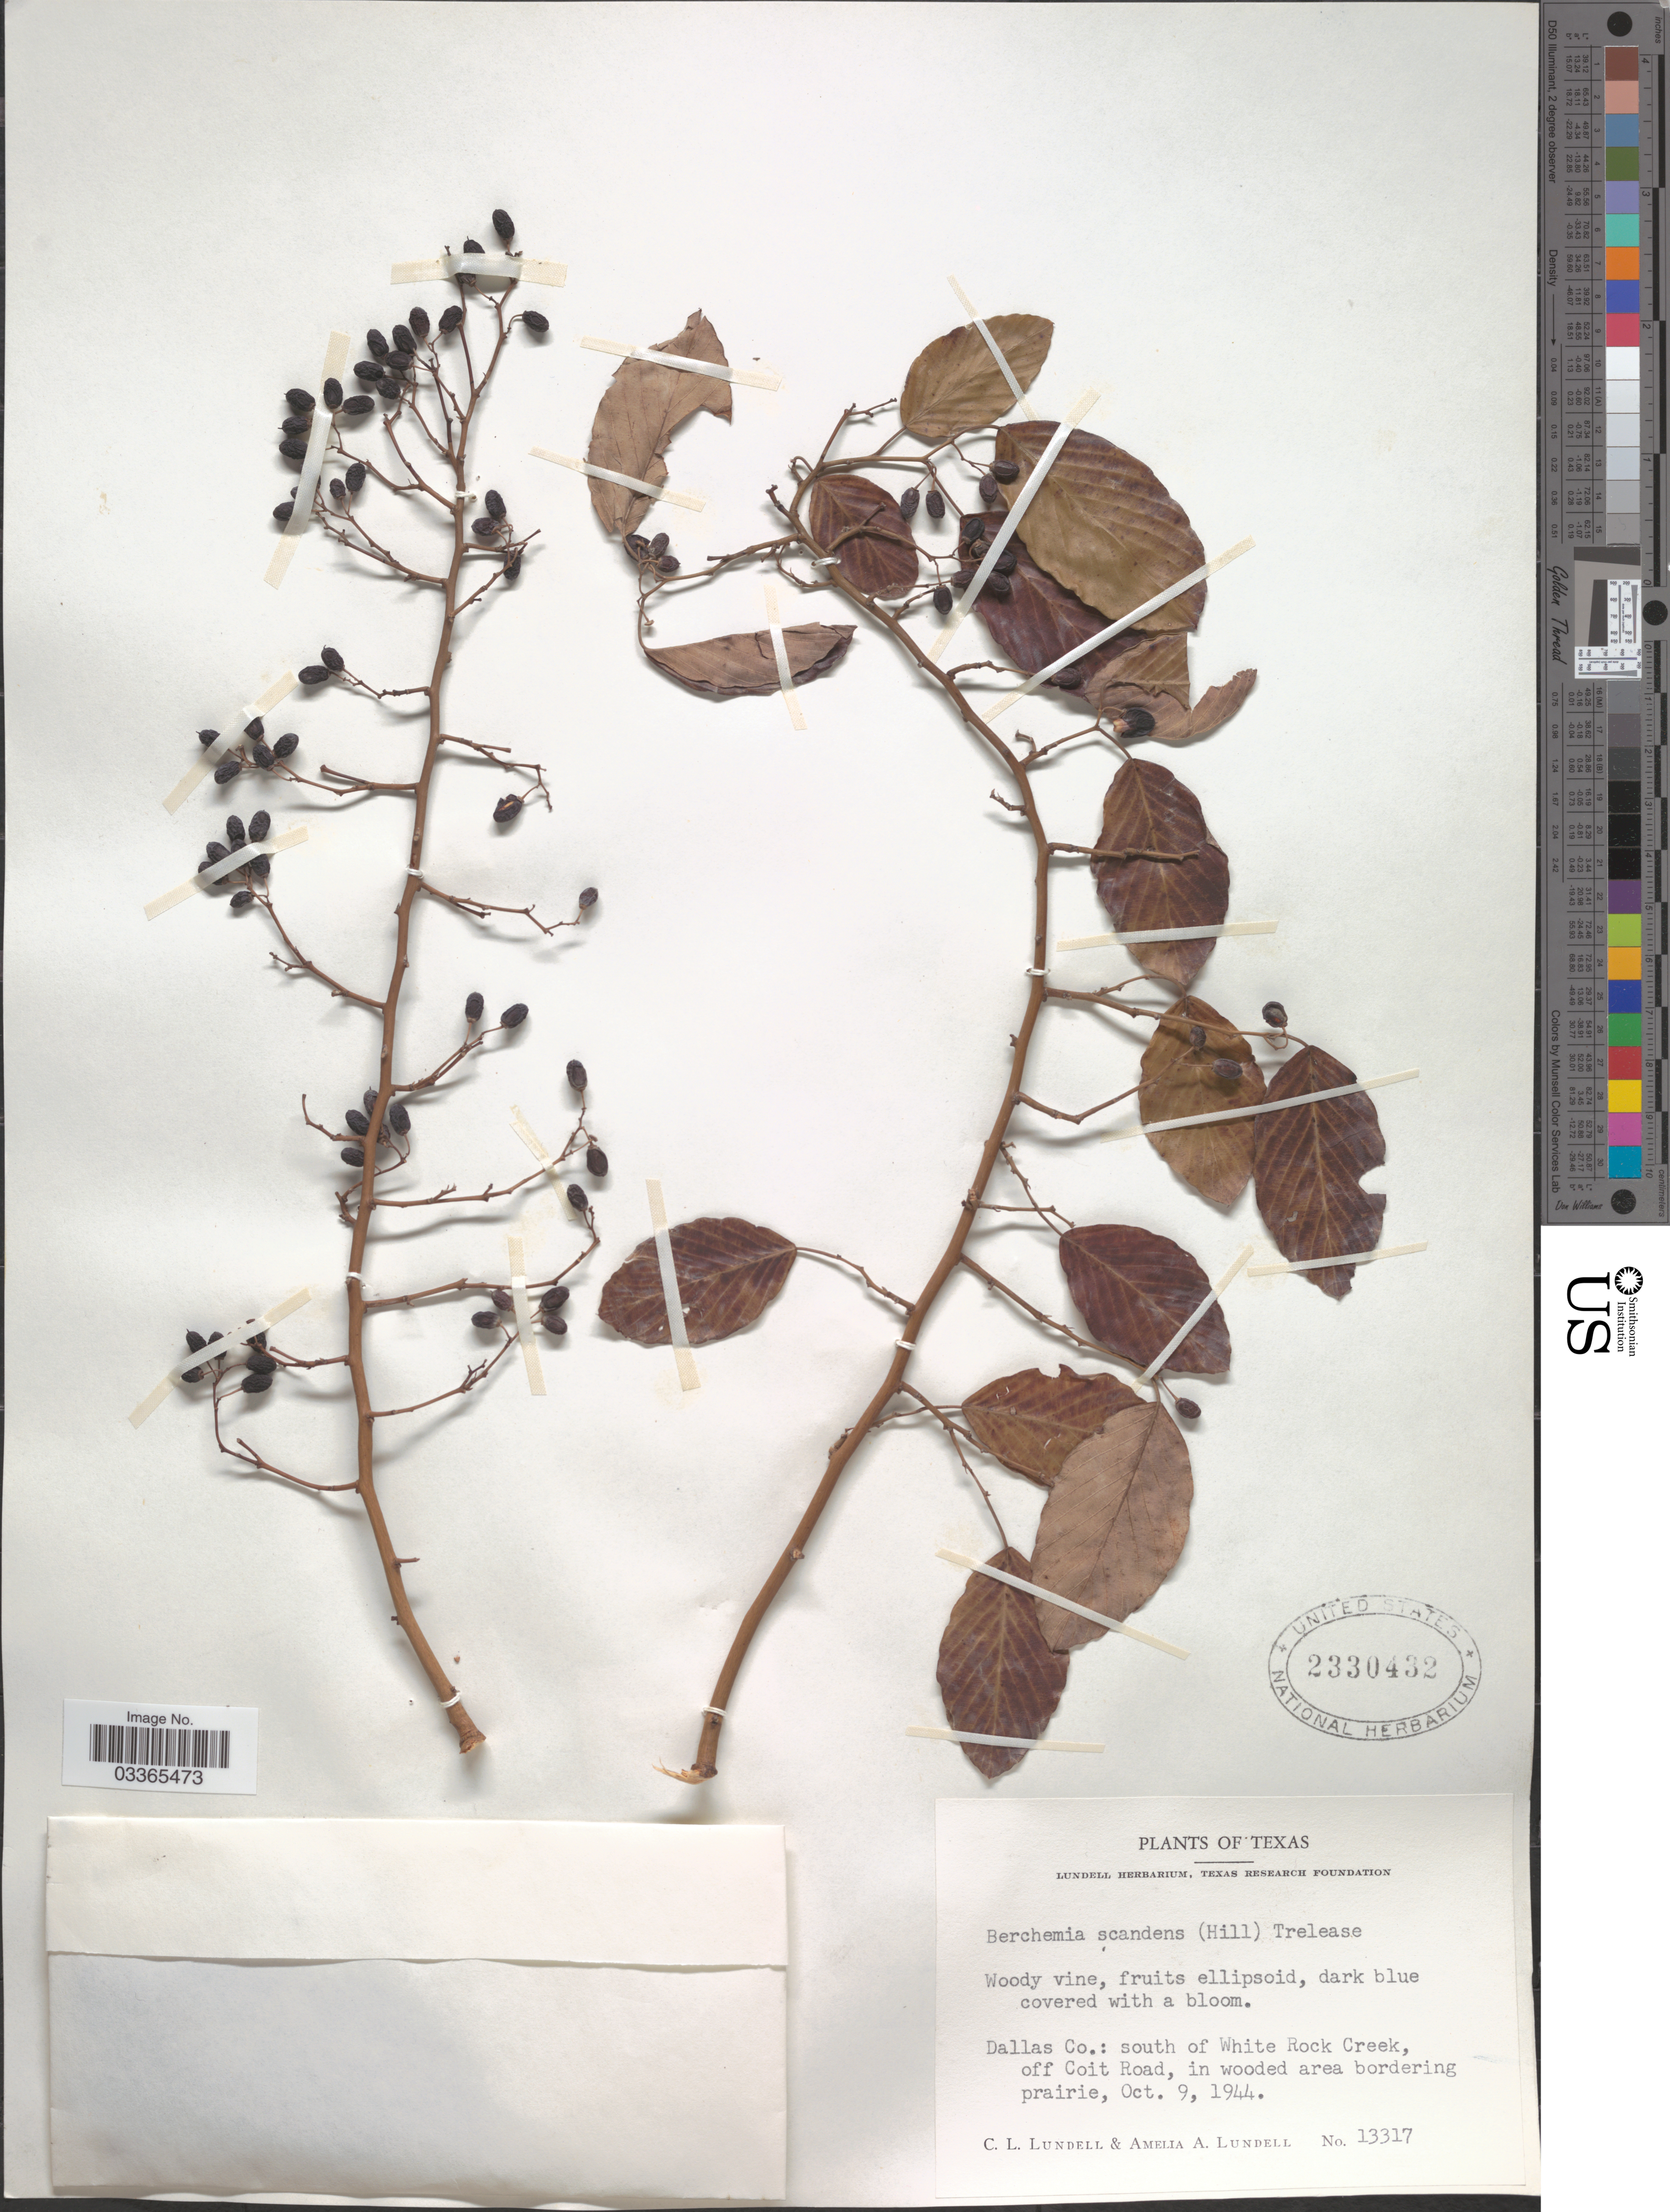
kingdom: Plantae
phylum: Tracheophyta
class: Magnoliopsida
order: Rosales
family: Rhamnaceae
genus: Berchemia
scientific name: Berchemia scandens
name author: (Hill) K. Koch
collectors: C. L. Lundell & A. A. Lundell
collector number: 13317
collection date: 1944-10-09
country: United States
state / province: Texas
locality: Dallas Co.: south of White Rock Creek, off Coit Road, in wooded area bordering prairie.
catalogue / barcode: US 2330432